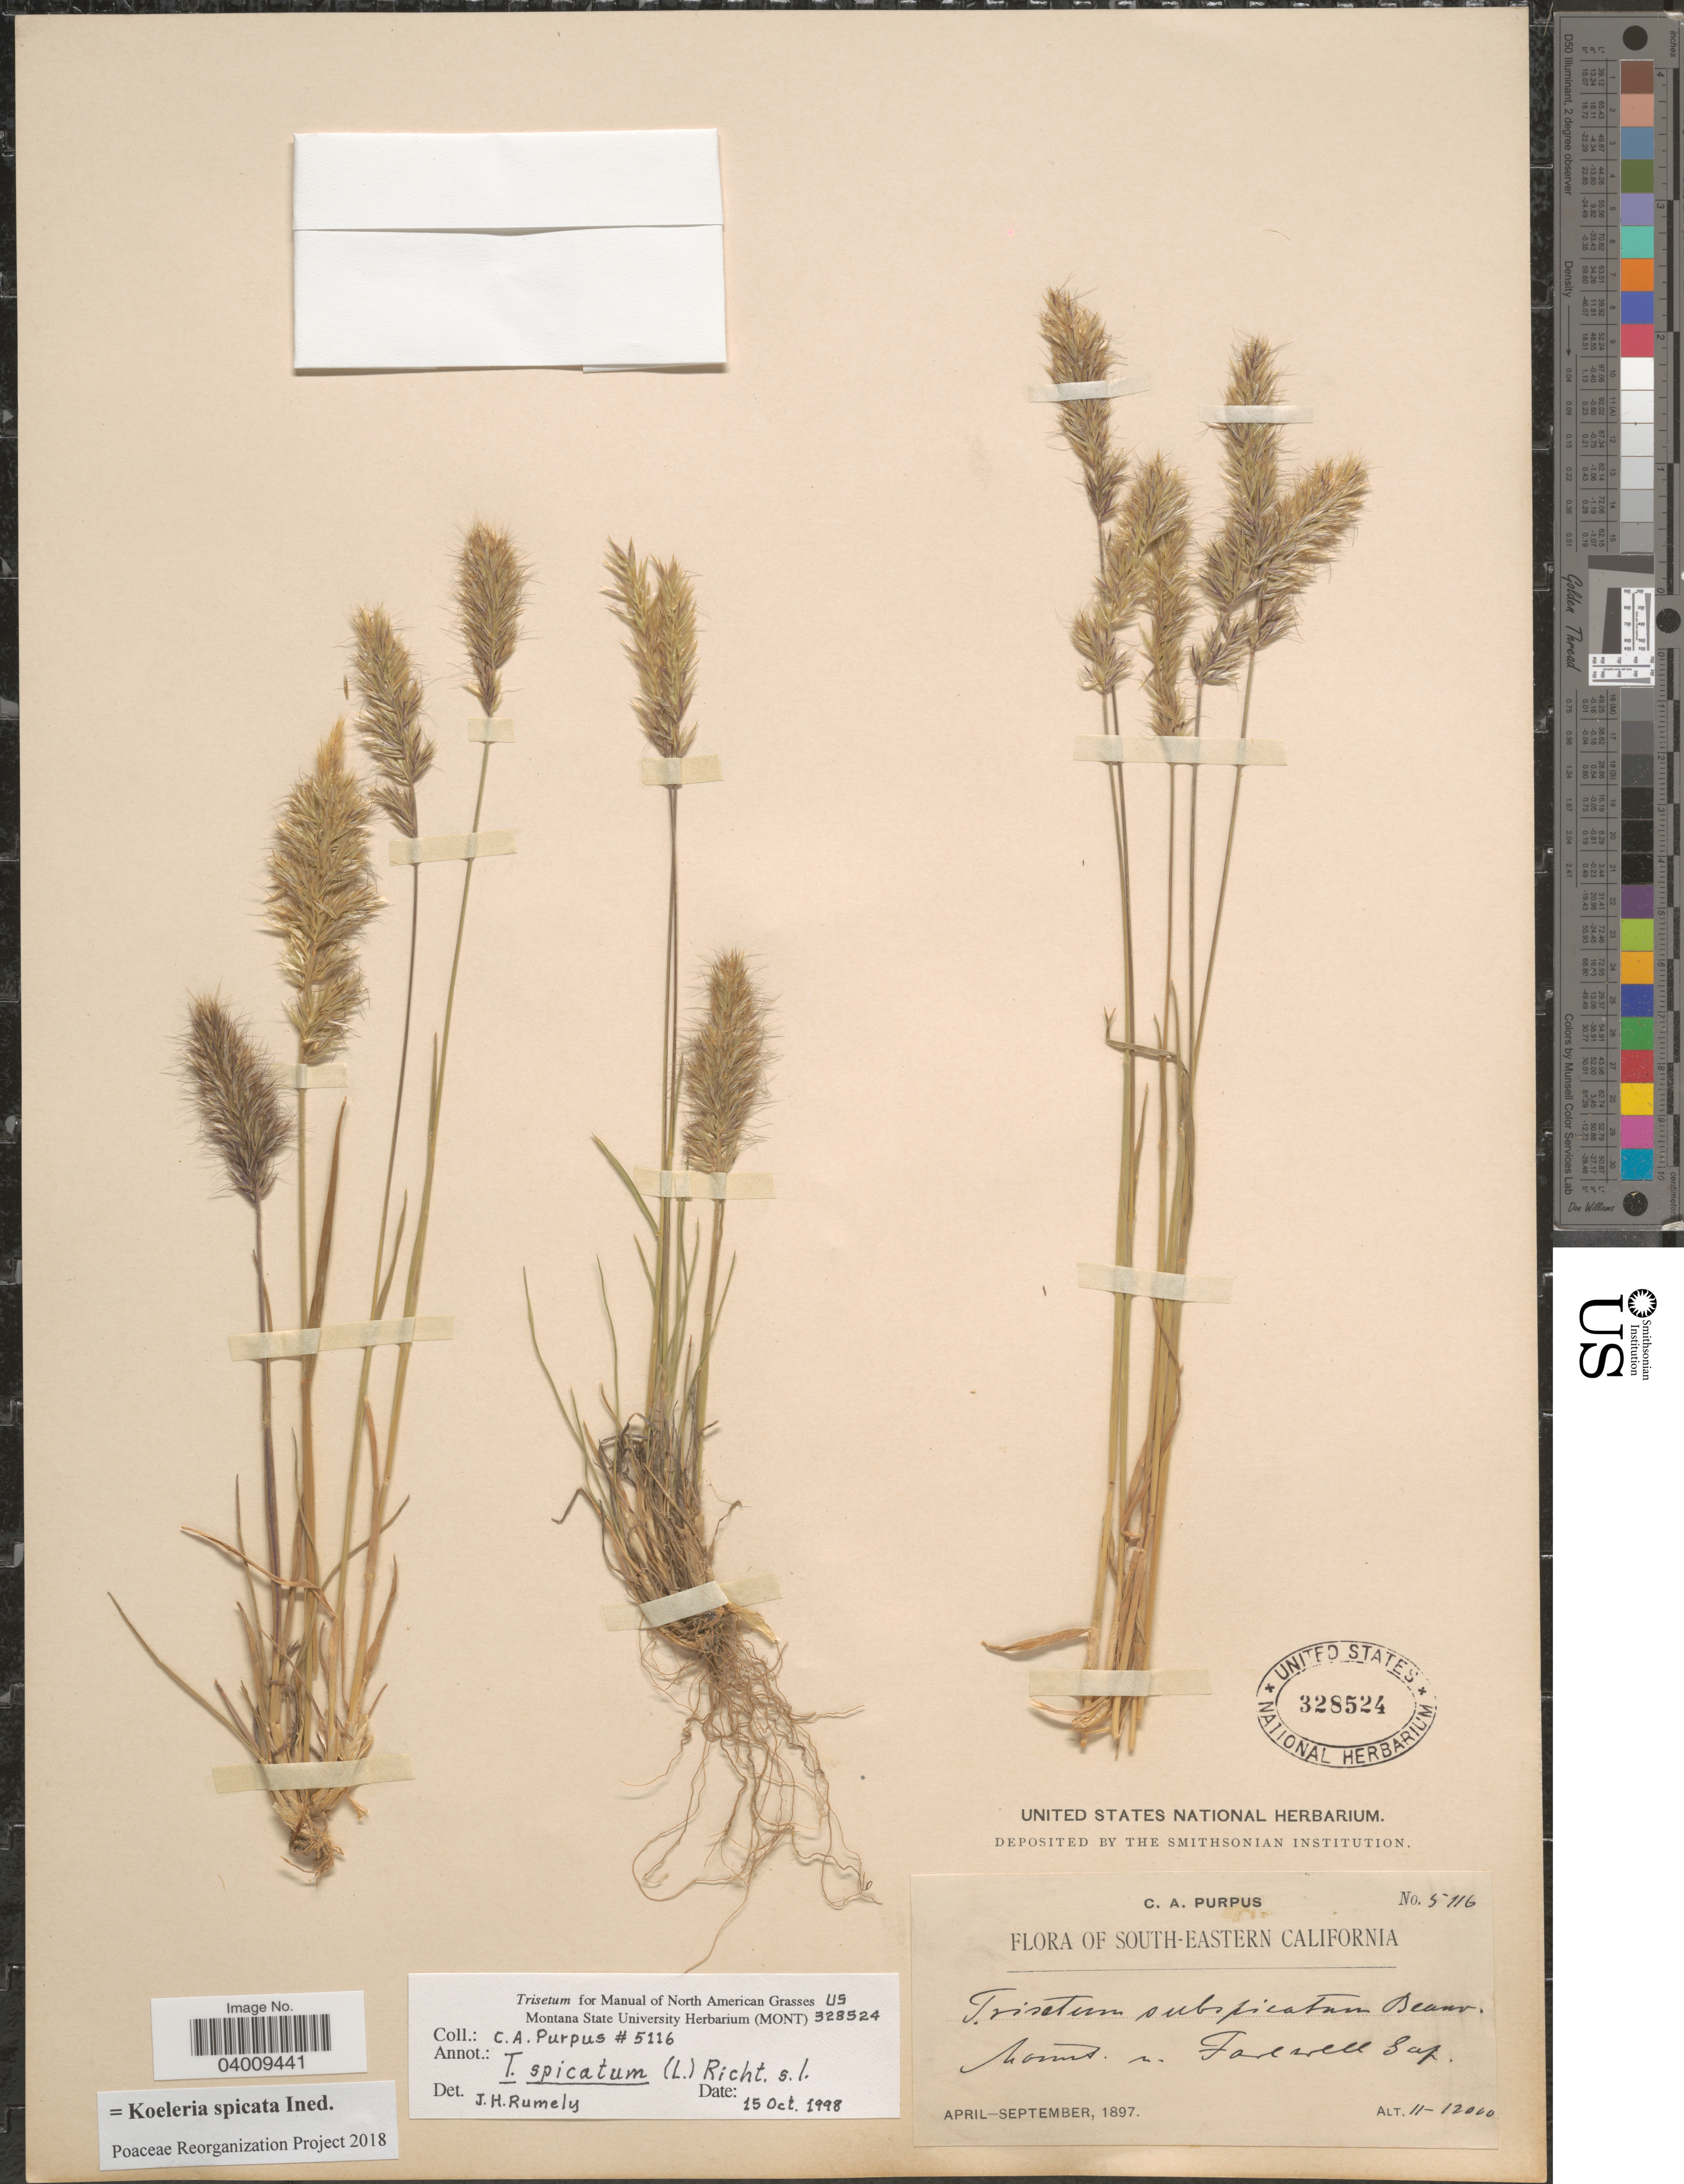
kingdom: Plantae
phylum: Tracheophyta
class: Liliopsida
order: Poales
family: Poaceae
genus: Koeleria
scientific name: Koeleria spicata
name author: (L.) Barberá et al.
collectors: C. A. Purpus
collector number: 5116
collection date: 1897-04/1897-09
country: United States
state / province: California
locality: South-Eastern California. Mount. n. Farewell Gap.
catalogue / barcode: US 328524